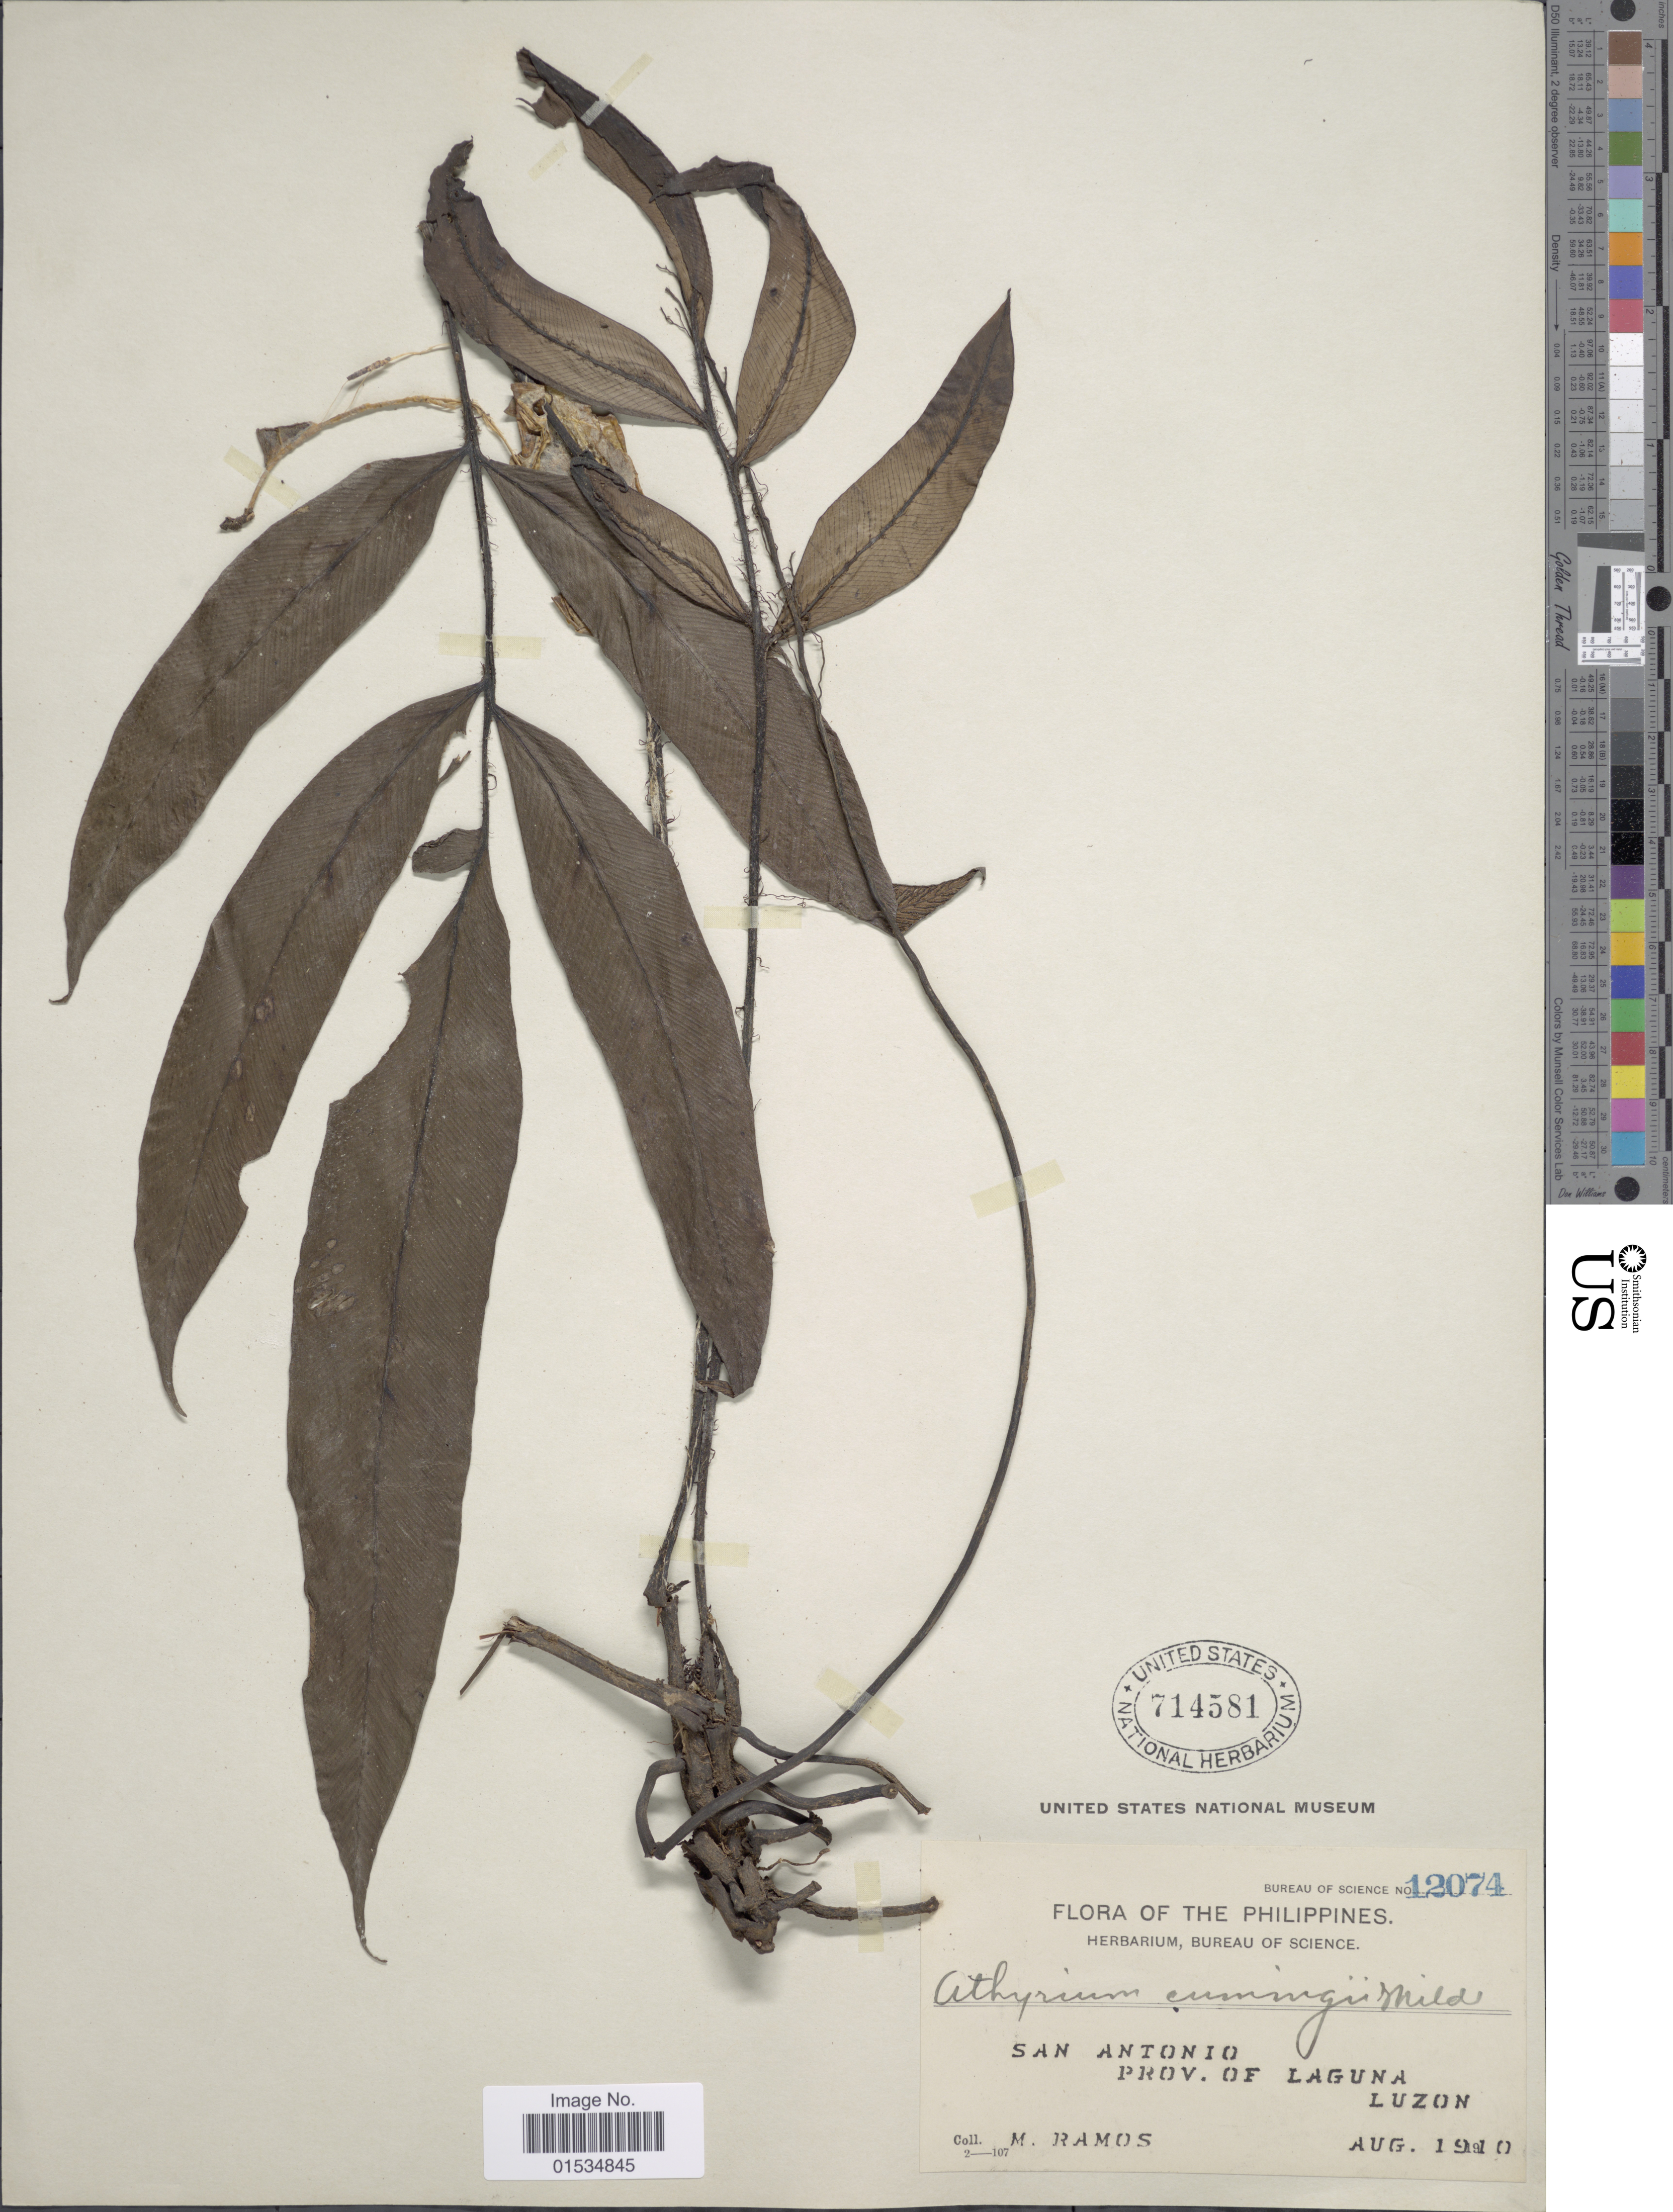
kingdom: Plantae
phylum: Tracheophyta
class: Polypodiopsida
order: Polypodiales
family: Athyriaceae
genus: Diplazium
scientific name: Diplazium cumingii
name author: (C. Presl) C. Chr.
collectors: M. Ramos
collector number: Bureau of Science 12074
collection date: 1910-08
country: Philippines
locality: San Antonio, Prov. of Laguna, Luzon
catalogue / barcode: US 714581